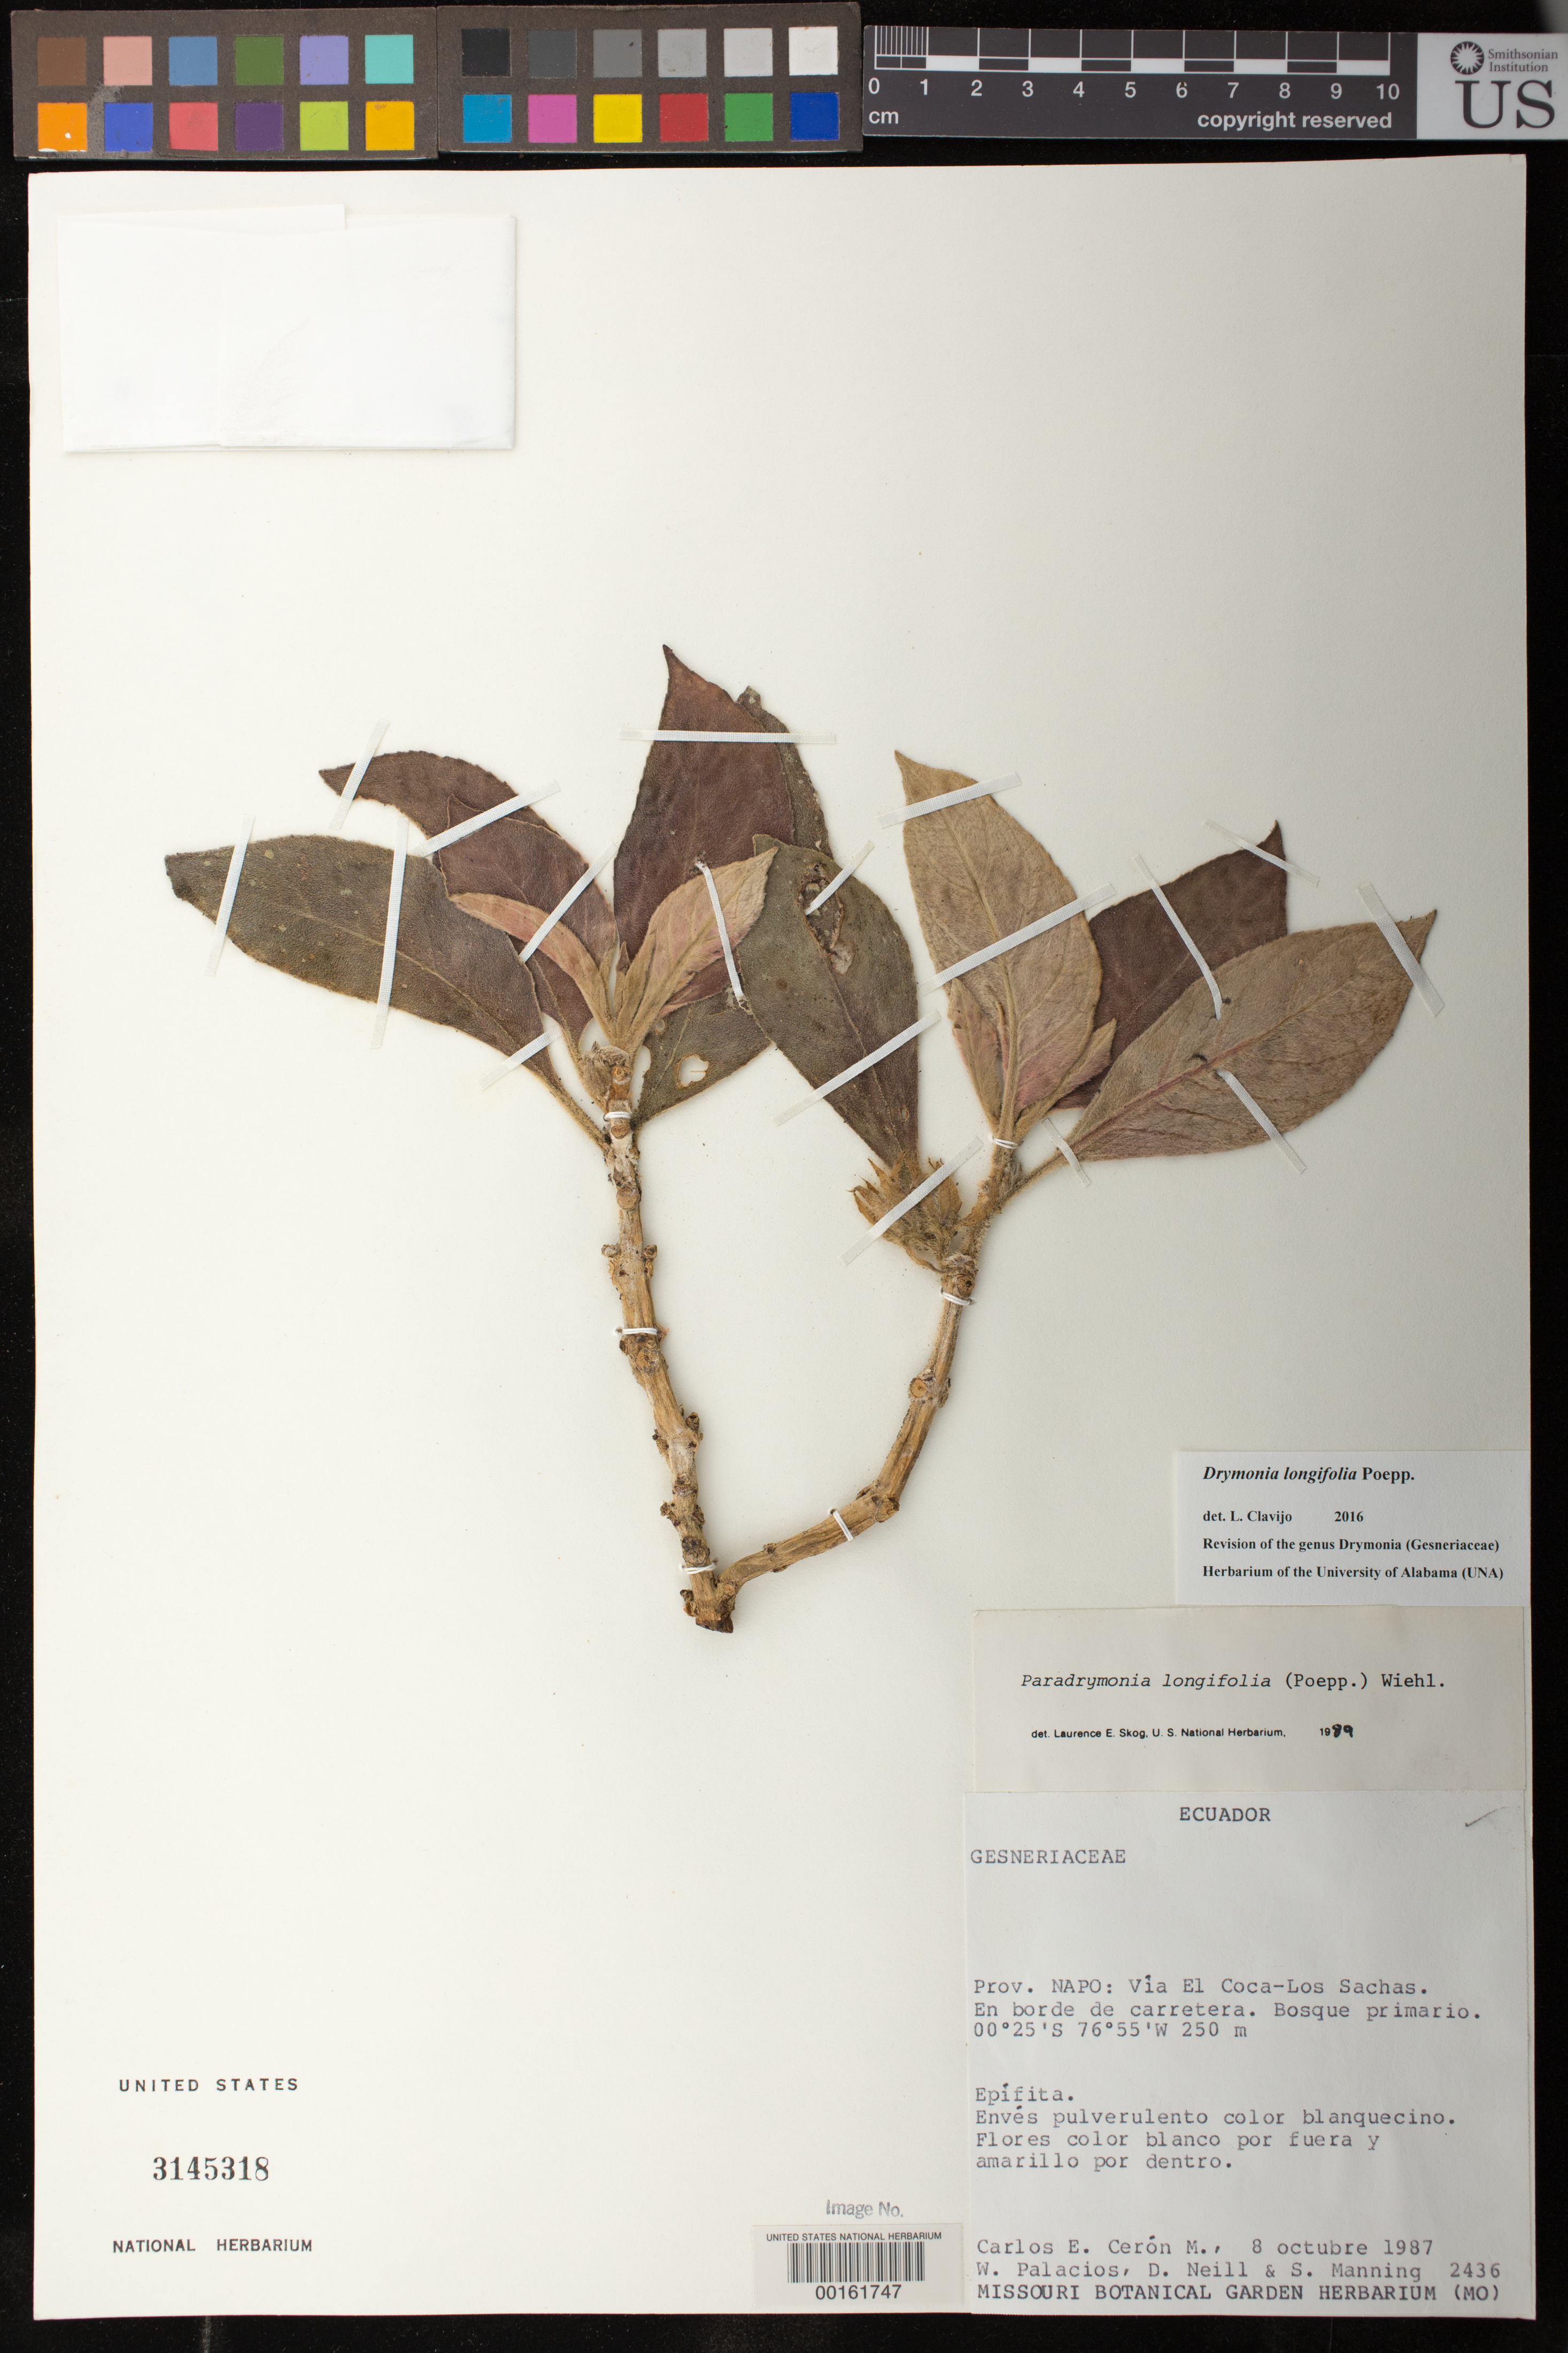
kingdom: Plantae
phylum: Tracheophyta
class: Magnoliopsida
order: Lamiales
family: Gesneriaceae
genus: Drymonia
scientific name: Drymonia longifolia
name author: Poepp.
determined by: Clavijo, L.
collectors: C. E. Cerón M., W. Palacios, D. A. Neill & S. Manning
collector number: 2436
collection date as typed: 08 Oct 1987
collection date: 1987-10-08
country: Ecuador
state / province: Napo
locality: Via el Coca-Los Saches, bordering the highway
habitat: Primary forest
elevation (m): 250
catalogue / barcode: US 3145318